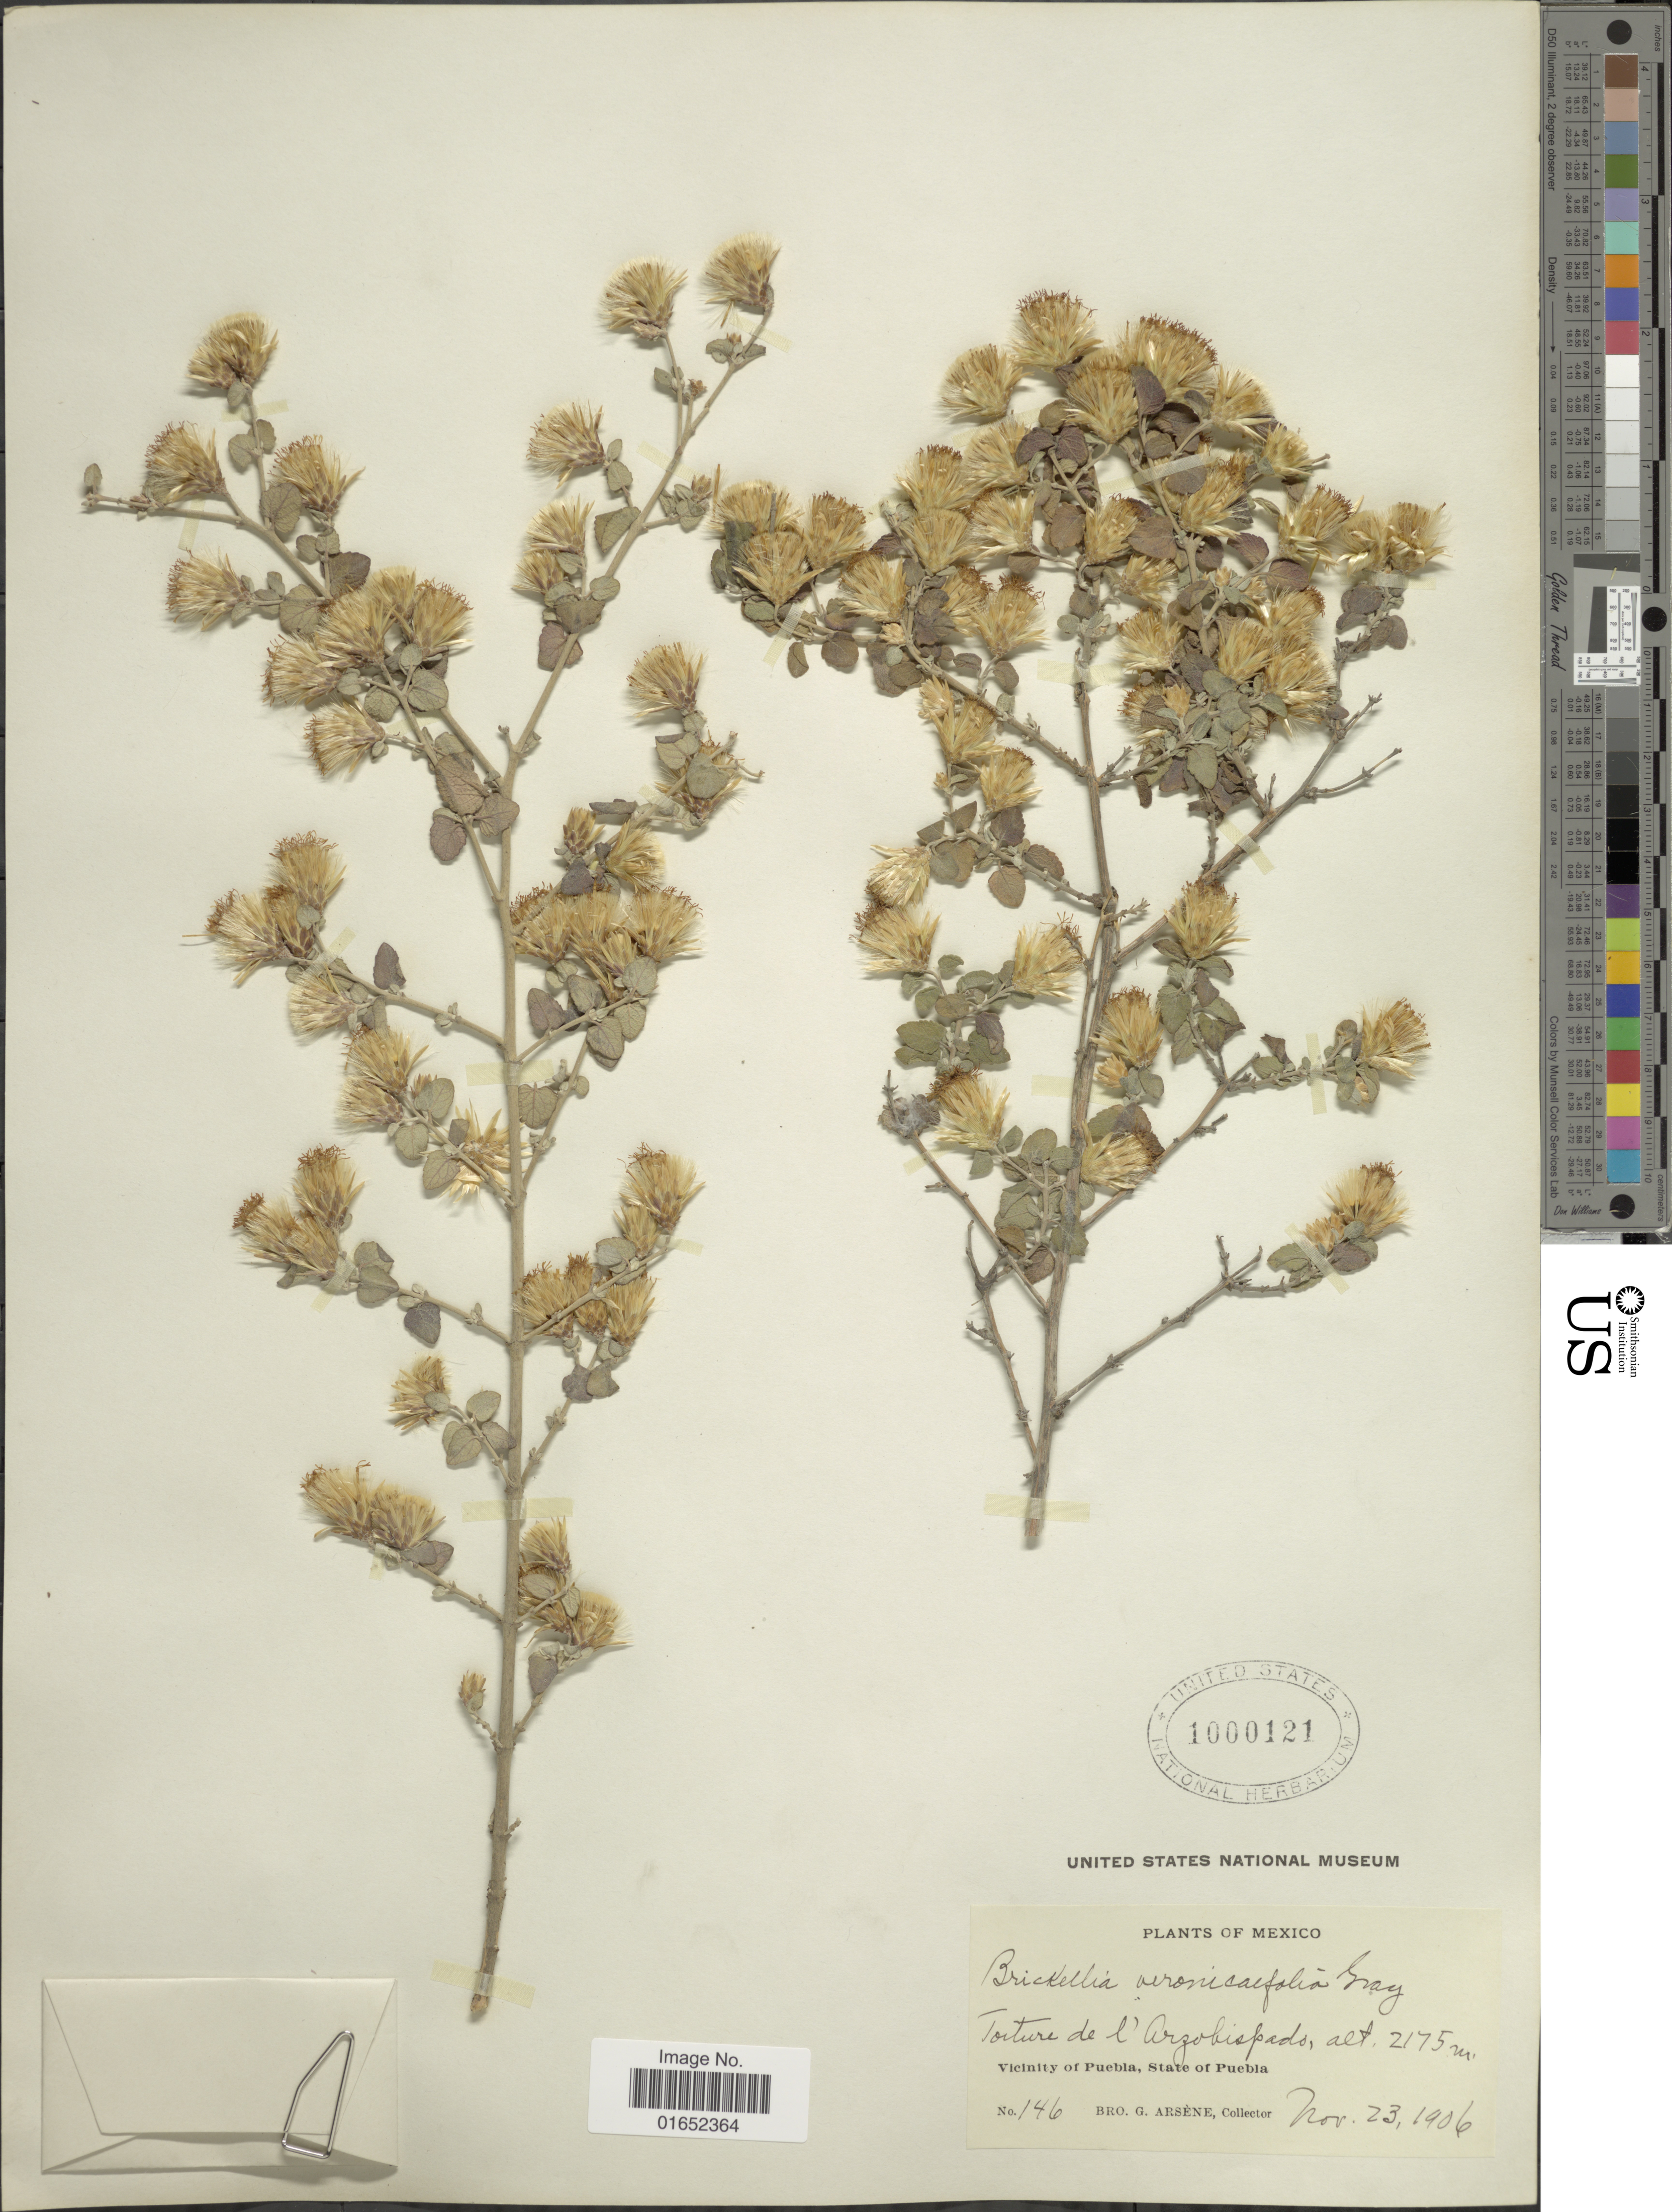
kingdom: Plantae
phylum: Tracheophyta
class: Magnoliopsida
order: Asterales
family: Asteraceae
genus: Brickellia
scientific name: Brickellia veronicaefolia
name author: (Kunth) A. Gray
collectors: Bro. G. Arsène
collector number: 146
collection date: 1906-11-23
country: Mexico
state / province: Puebla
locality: Toiture de l'Arzobispado, Vicinity of Puebla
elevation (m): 2175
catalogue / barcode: US 1000121